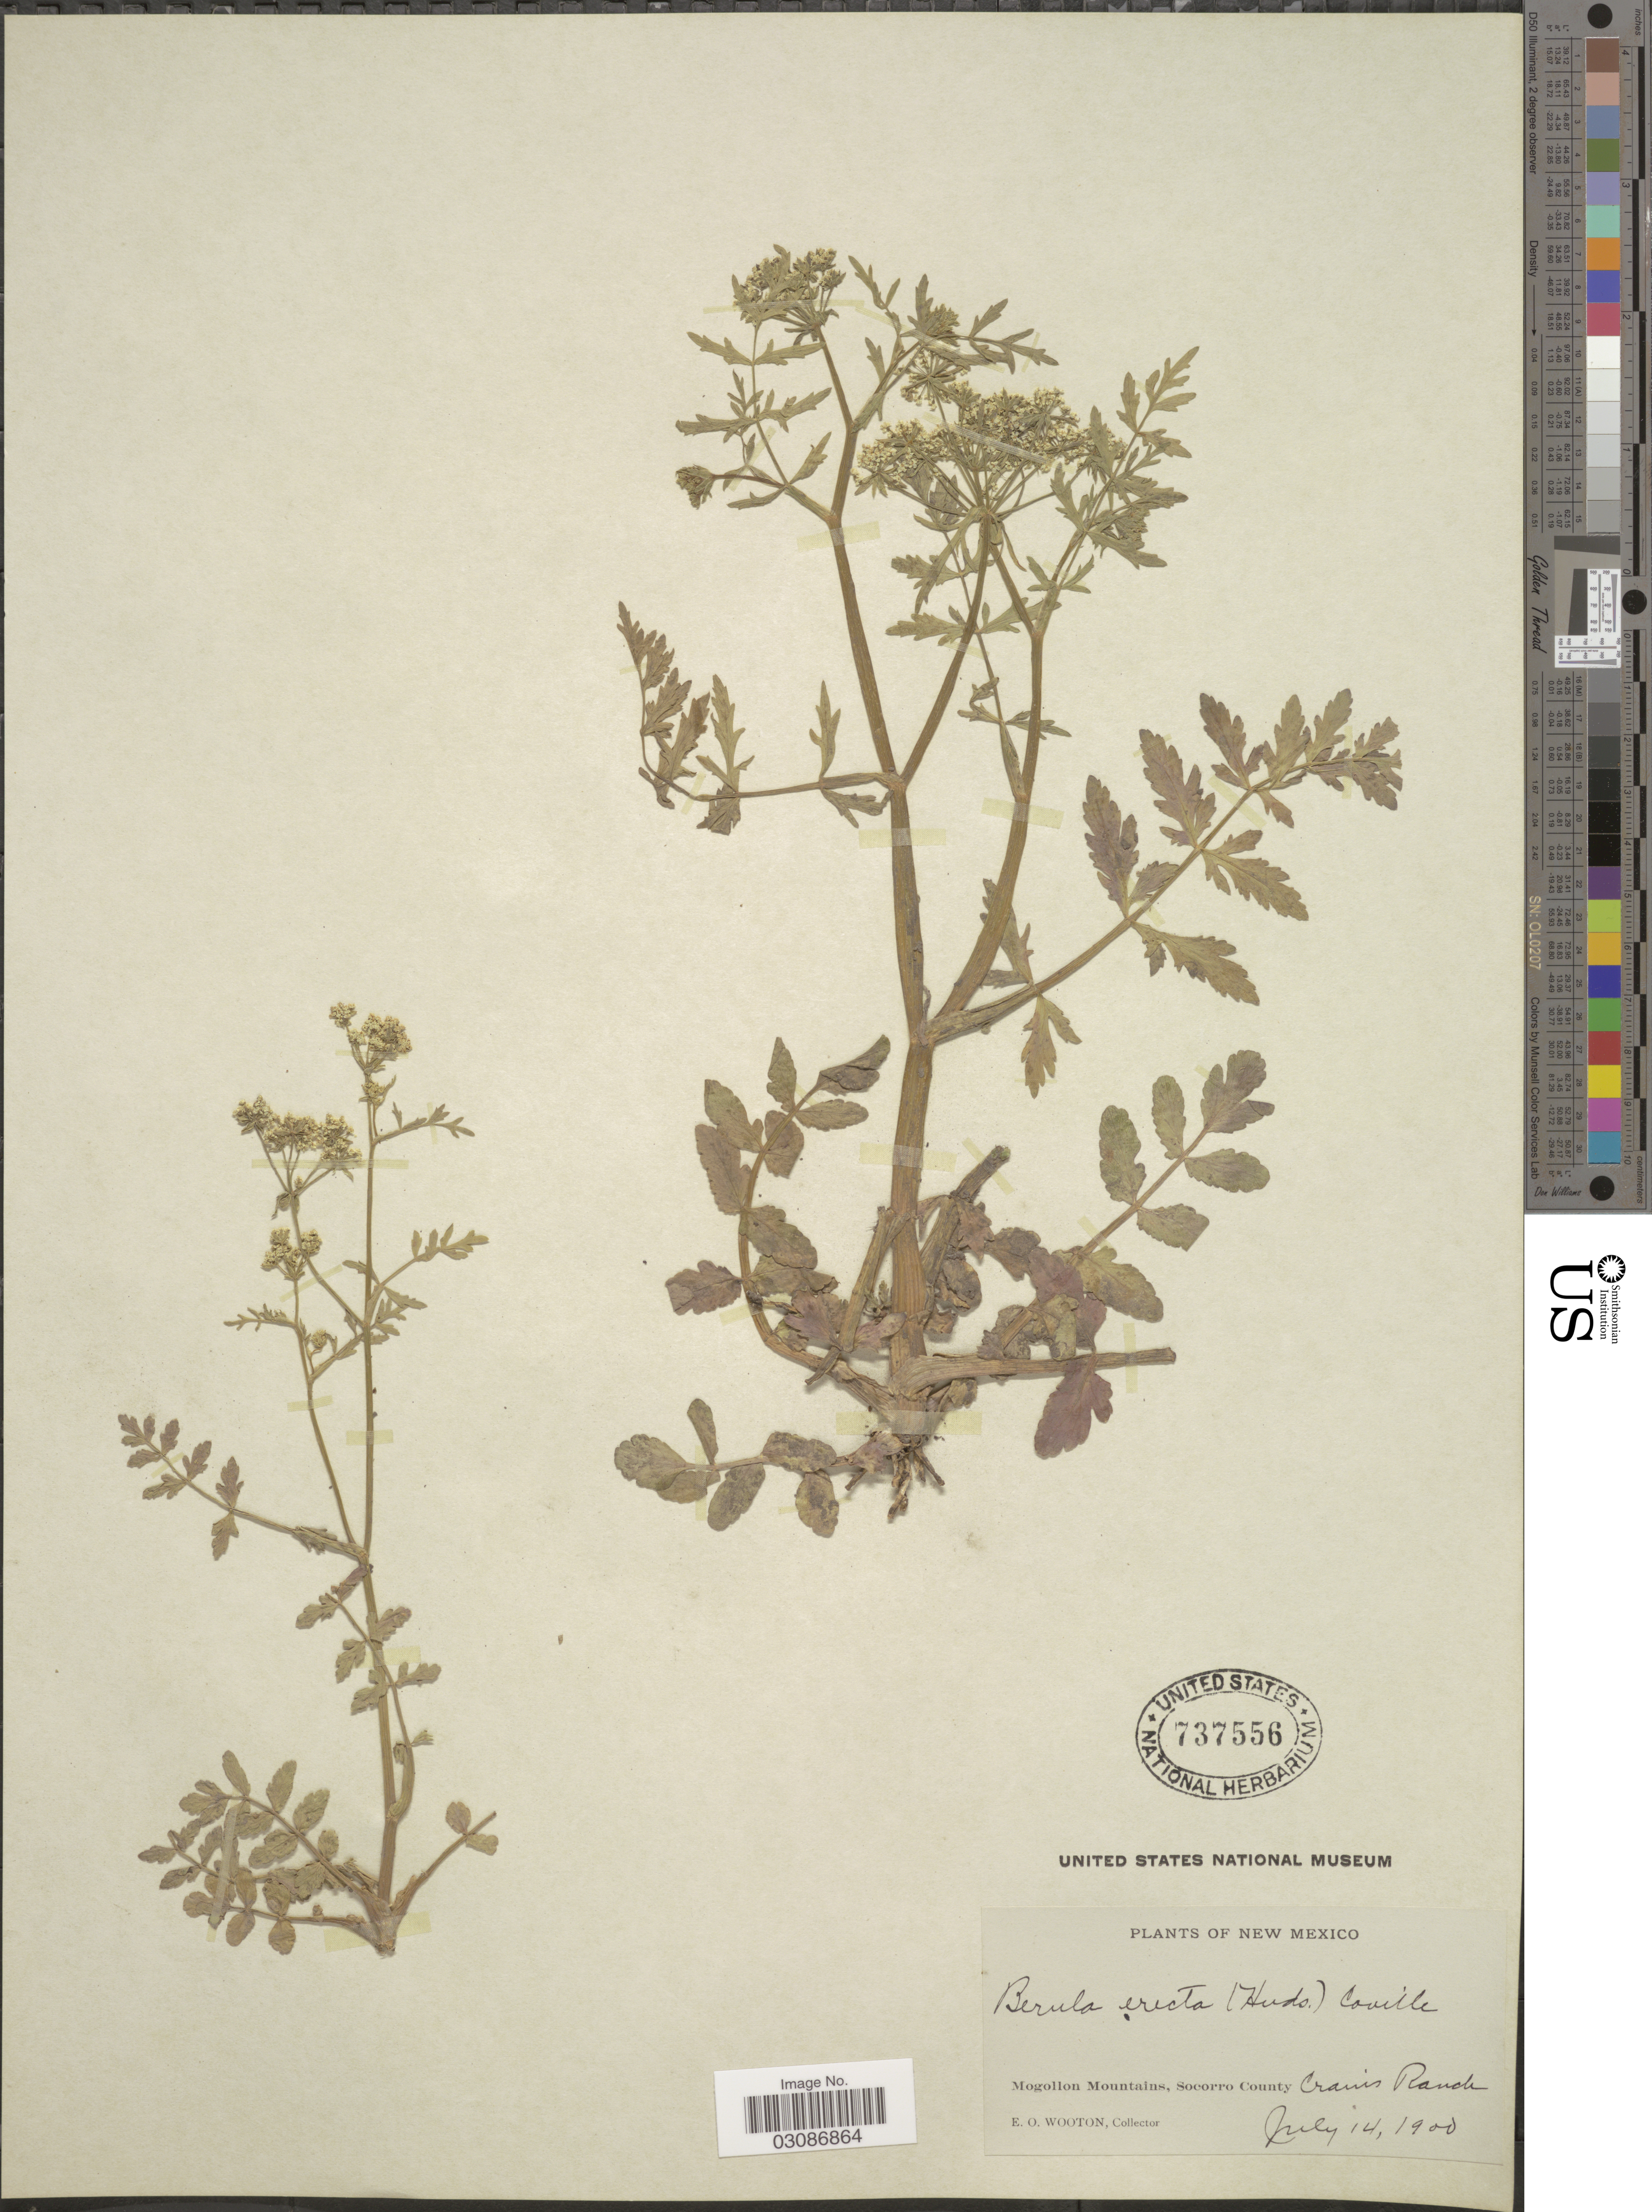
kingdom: Plantae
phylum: Tracheophyta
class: Magnoliopsida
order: Apiales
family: Apiaceae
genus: Berula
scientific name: Berula erecta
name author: (Huds.) Coville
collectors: E. O. Wooton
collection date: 1900-07-14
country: United States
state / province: New Mexico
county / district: Socorro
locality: Mogollon Mountains, Socorro County, Crain's Ranch.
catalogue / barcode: US 737556